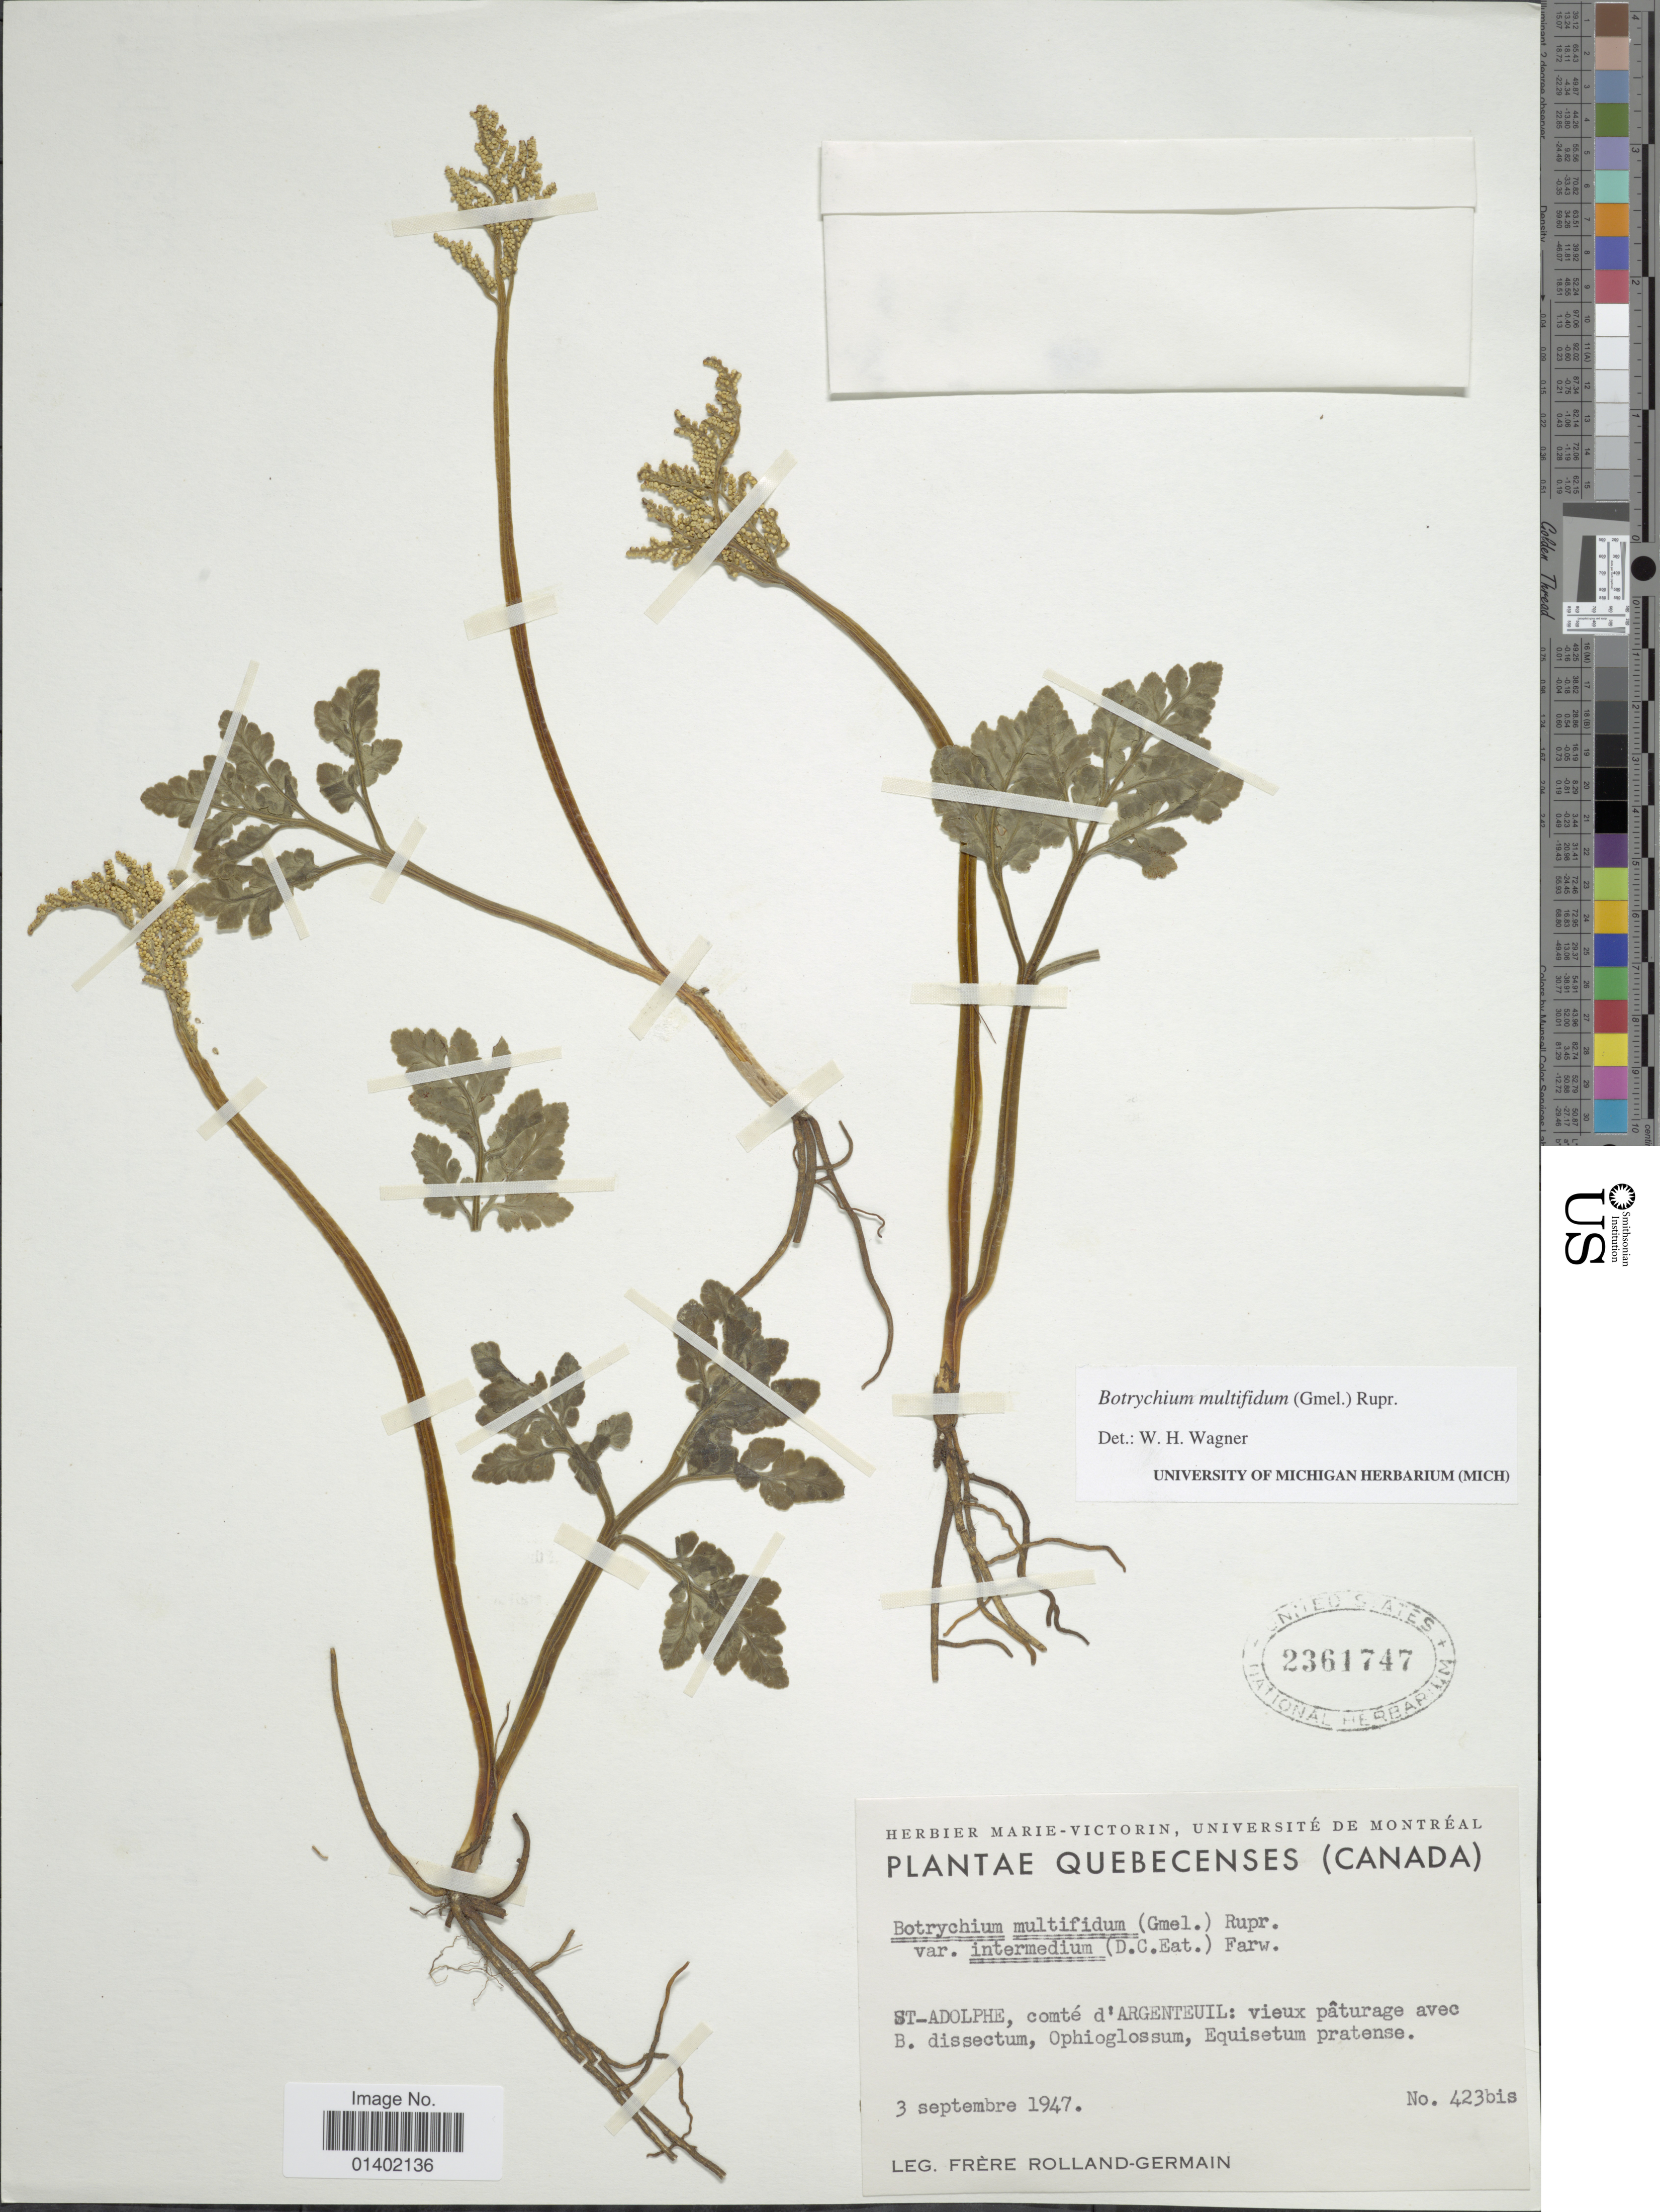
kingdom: Plantae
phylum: Tracheophyta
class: Polypodiopsida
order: Ophioglossales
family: Ophioglossaceae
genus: Botrychium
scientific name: Botrychium multifidum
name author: (J.F. Gmel.) Rupr.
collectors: Rolland-Germain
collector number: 423bis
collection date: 1947-09-03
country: Canada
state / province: Quebec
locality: Quebecensen (Canada), St. Adolphe, comte d'Argenteuil: vieux paturage avec B. dissectum, Ophioglossum, Equisetum pratense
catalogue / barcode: US 2361747